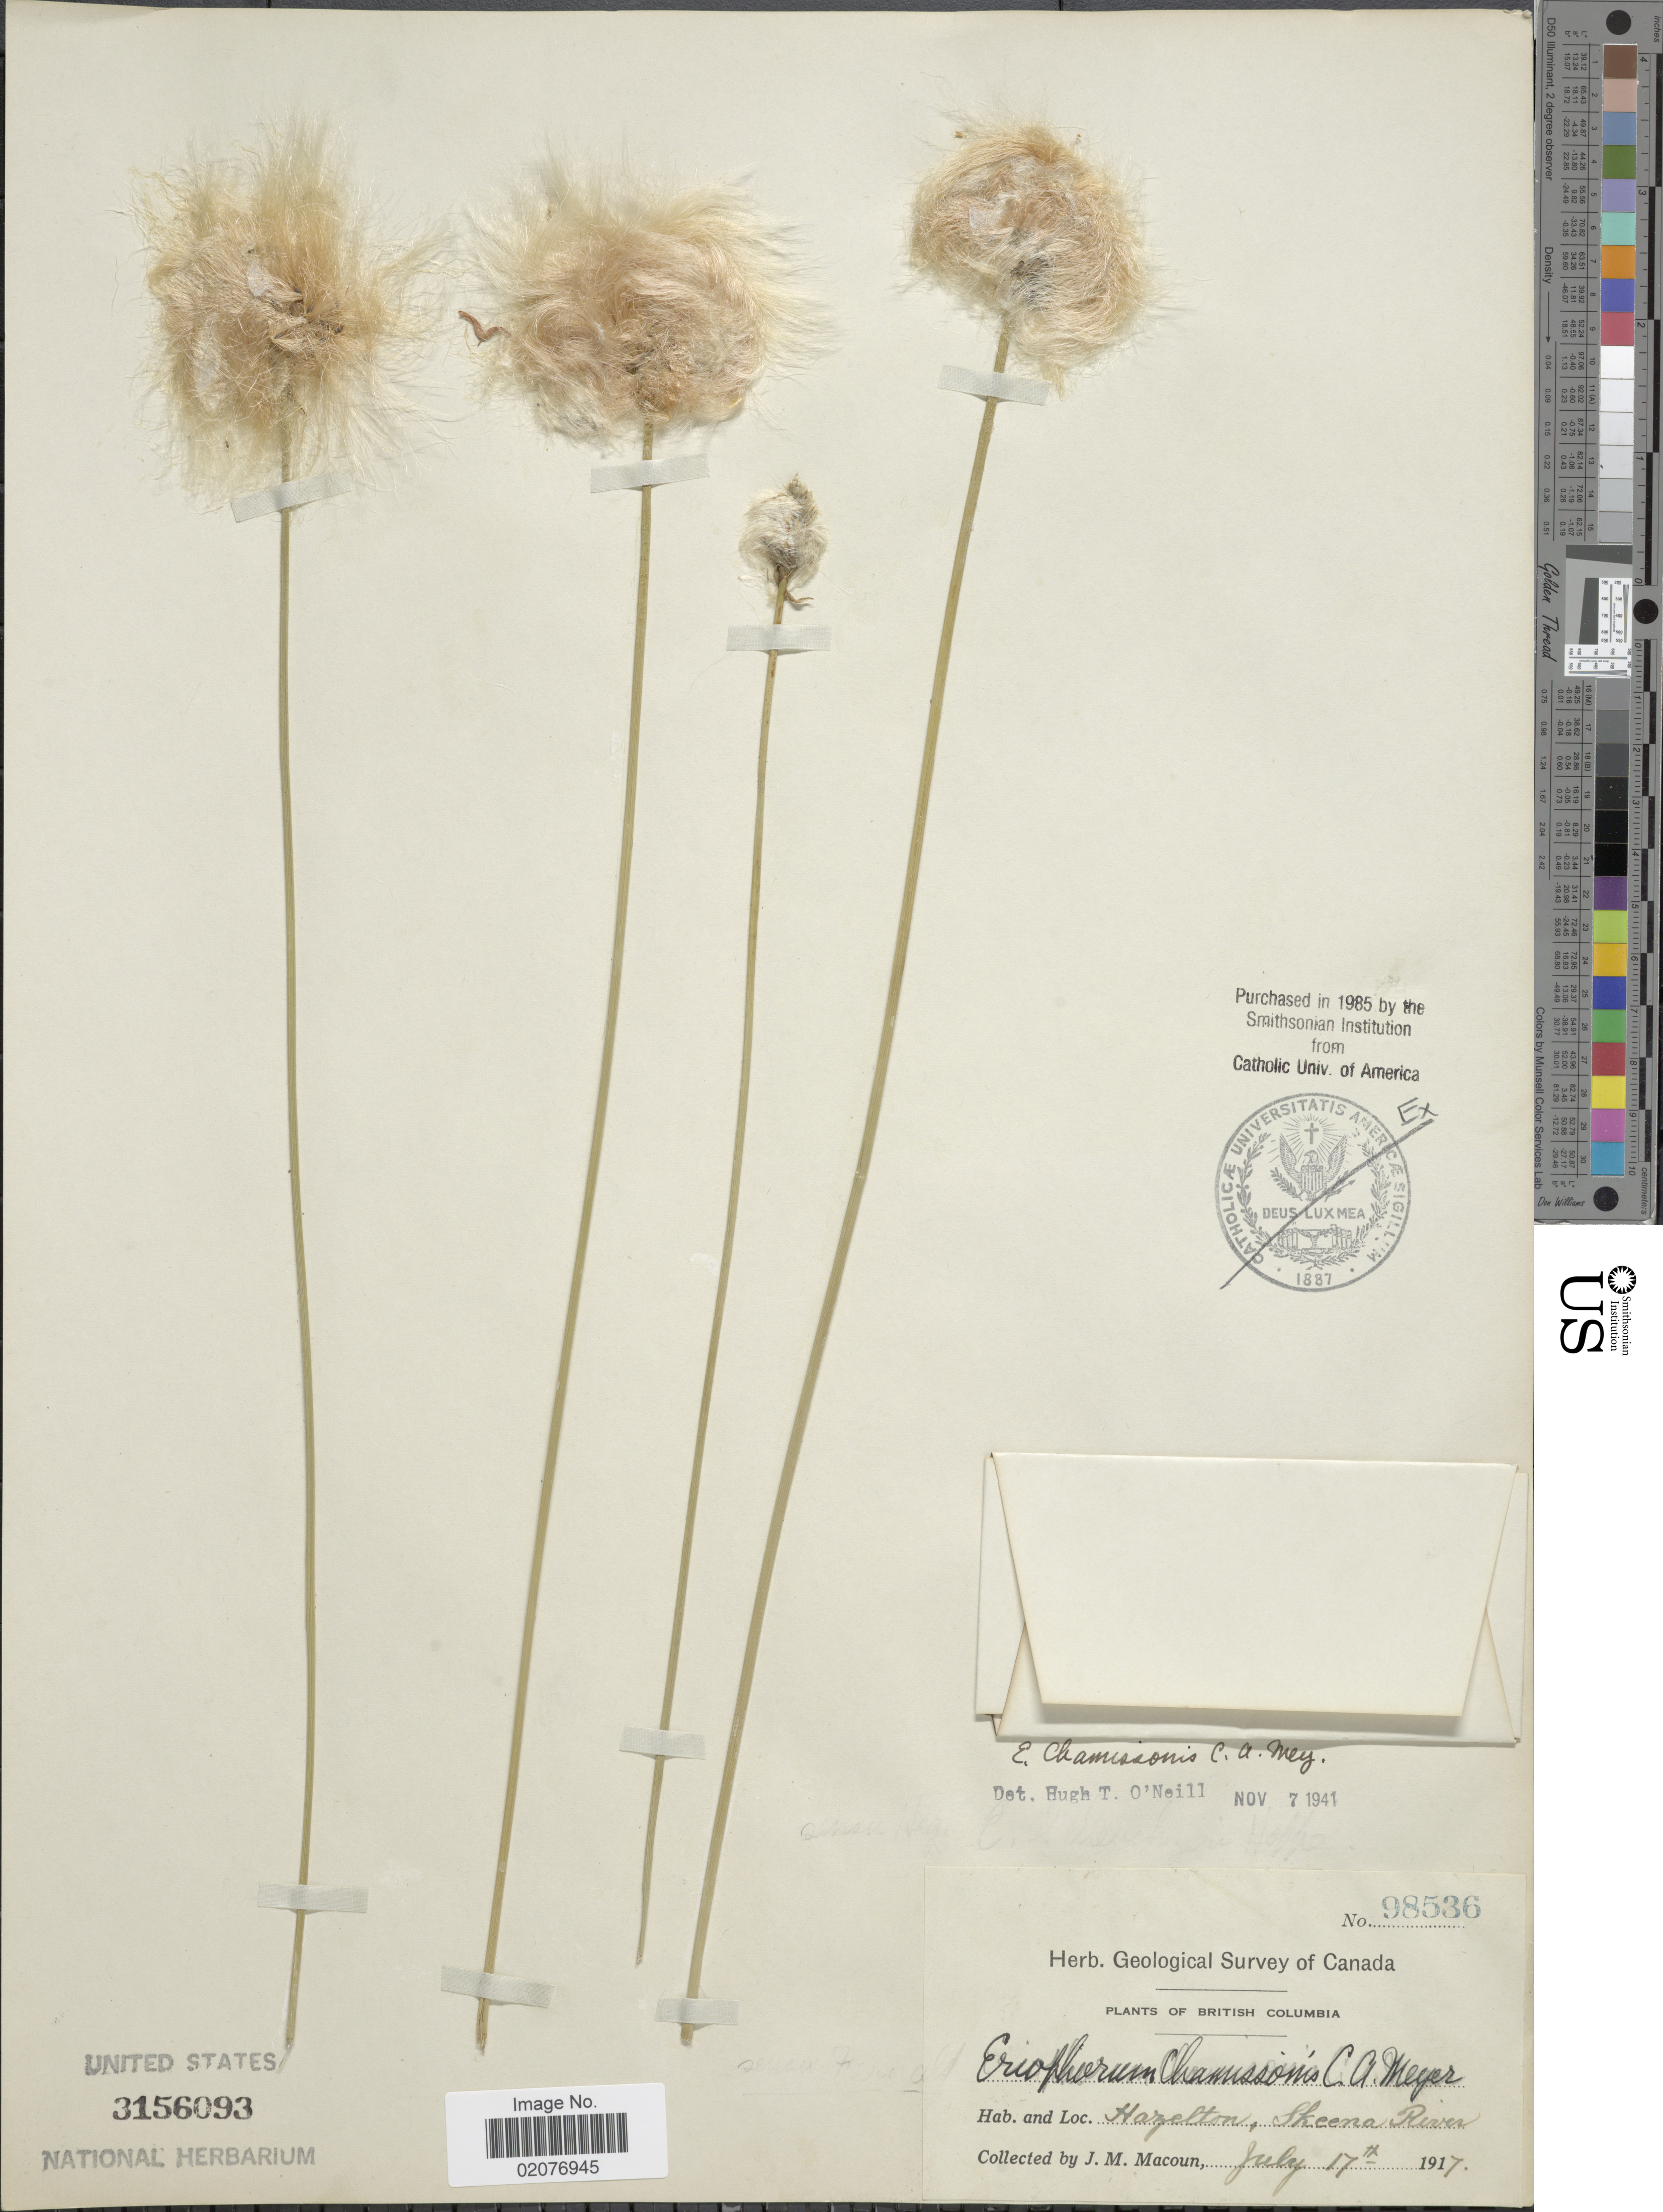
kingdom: Plantae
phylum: Tracheophyta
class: Liliopsida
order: Poales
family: Cyperaceae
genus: Eriophorum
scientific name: Eriophorum chamissonis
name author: C.A. Mey.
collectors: J. M. Macoun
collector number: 98536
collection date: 1917-07-17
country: Canada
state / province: British Columbia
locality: Jazelton, Skeena River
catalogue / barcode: US 3156093